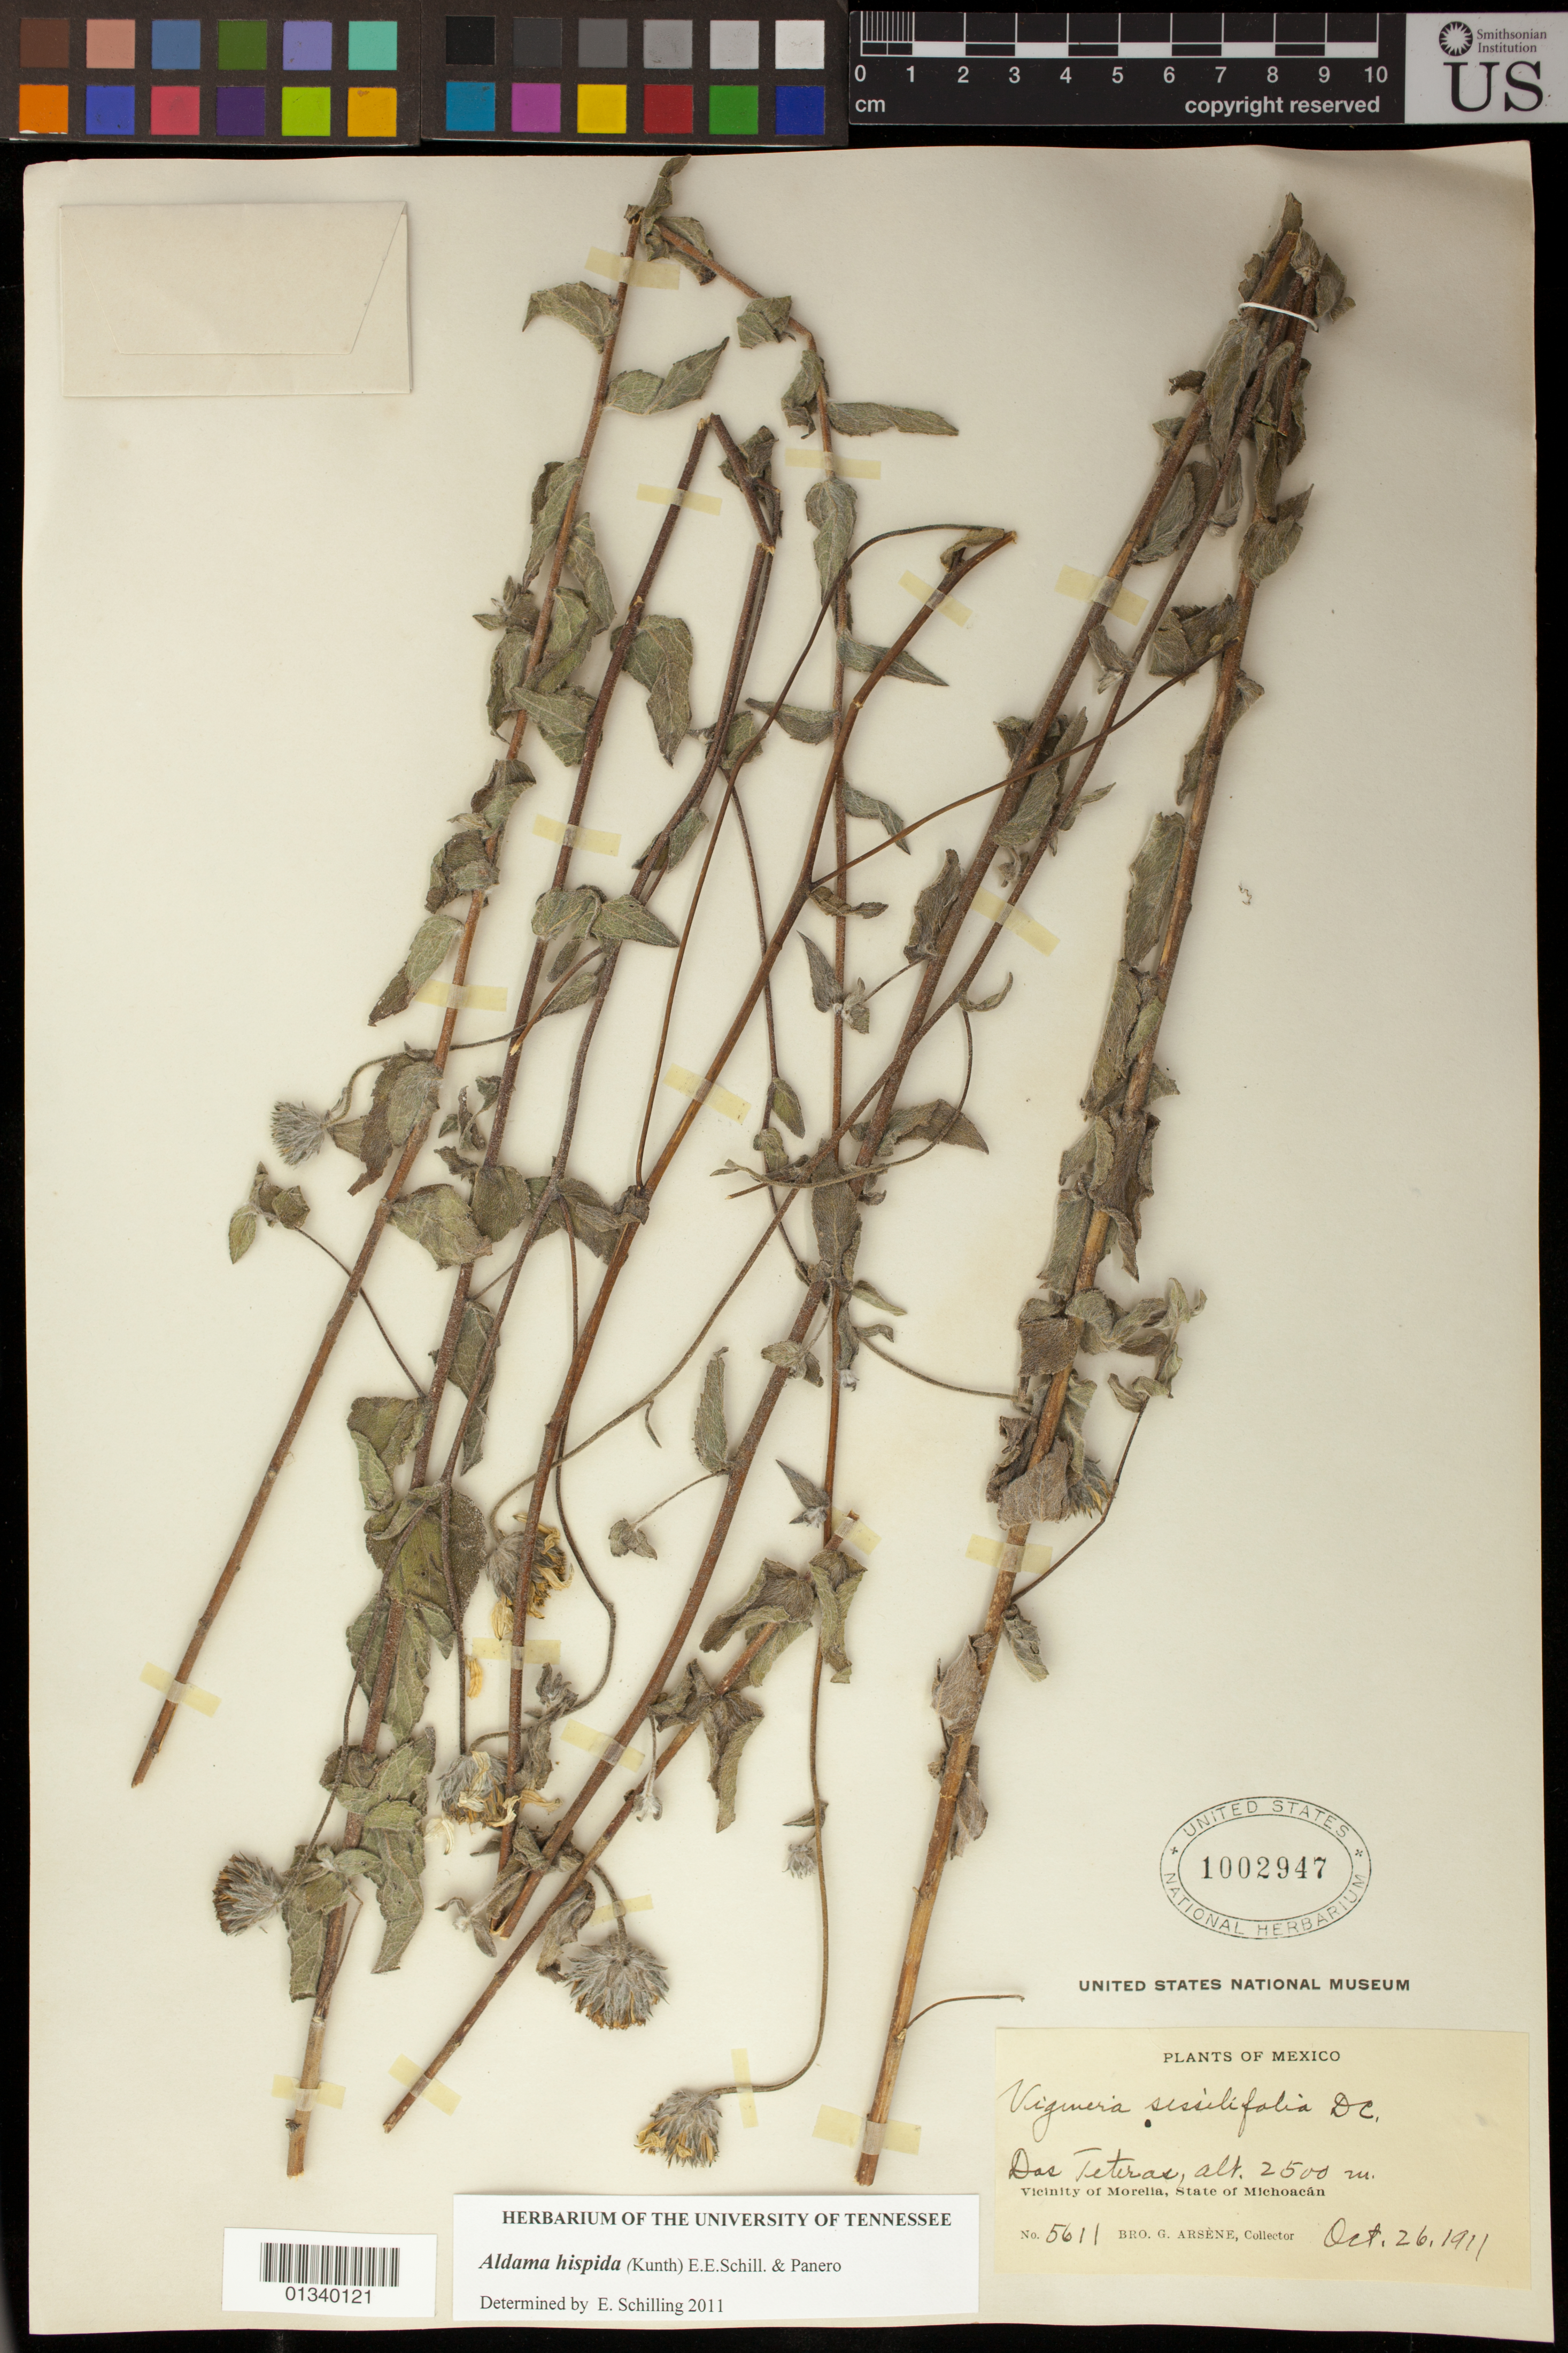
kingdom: Plantae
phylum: Tracheophyta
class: Magnoliopsida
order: Asterales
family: Asteraceae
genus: Aldama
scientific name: Aldama hispida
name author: (Kunth) Schill.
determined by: Schilling, E. E.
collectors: Bro. G. Arsène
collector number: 5611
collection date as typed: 26 Oct 1911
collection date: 1911-10-26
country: Mexico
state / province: Michoacán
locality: Dos Teteras, vicinity of Morelia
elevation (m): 2500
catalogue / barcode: US 1002947